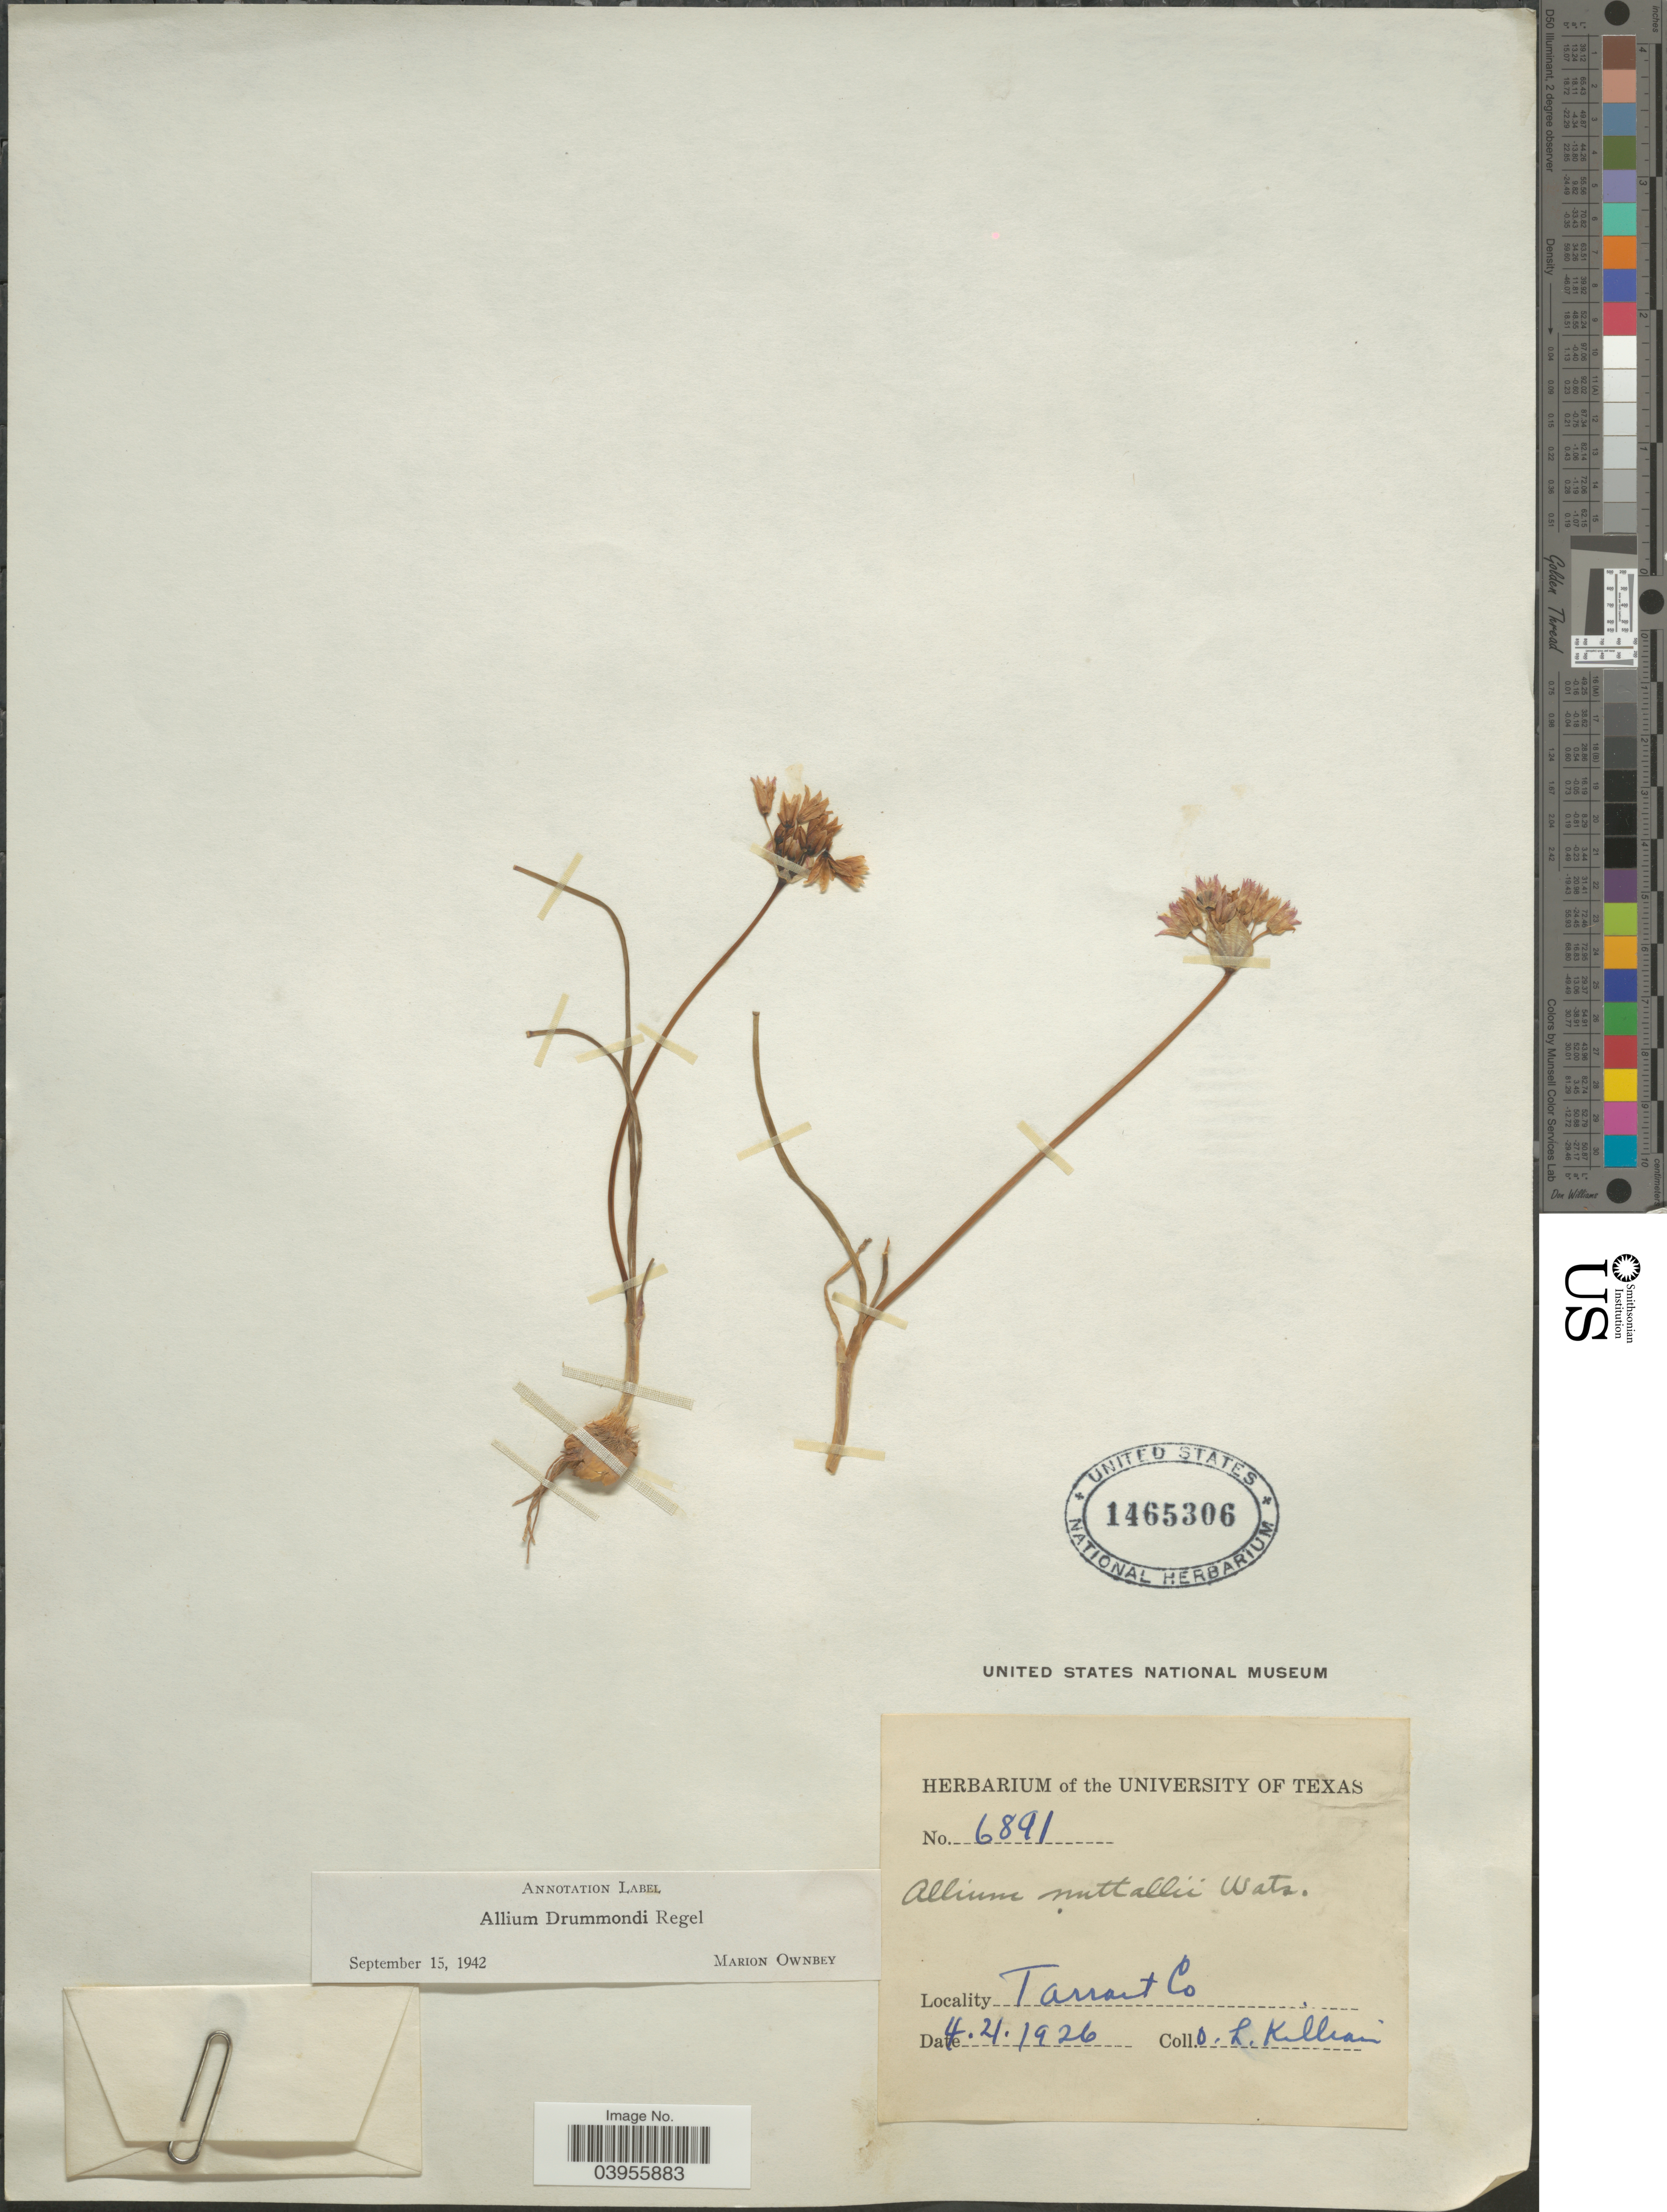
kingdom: Plantae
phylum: Tracheophyta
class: Liliopsida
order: Asparagales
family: Amaryllidaceae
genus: Allium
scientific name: Allium drummondii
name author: Regel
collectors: O. Killian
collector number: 6891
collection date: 1926-04-21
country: United States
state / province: Texas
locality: Tarrant Co.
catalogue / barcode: US 1465306